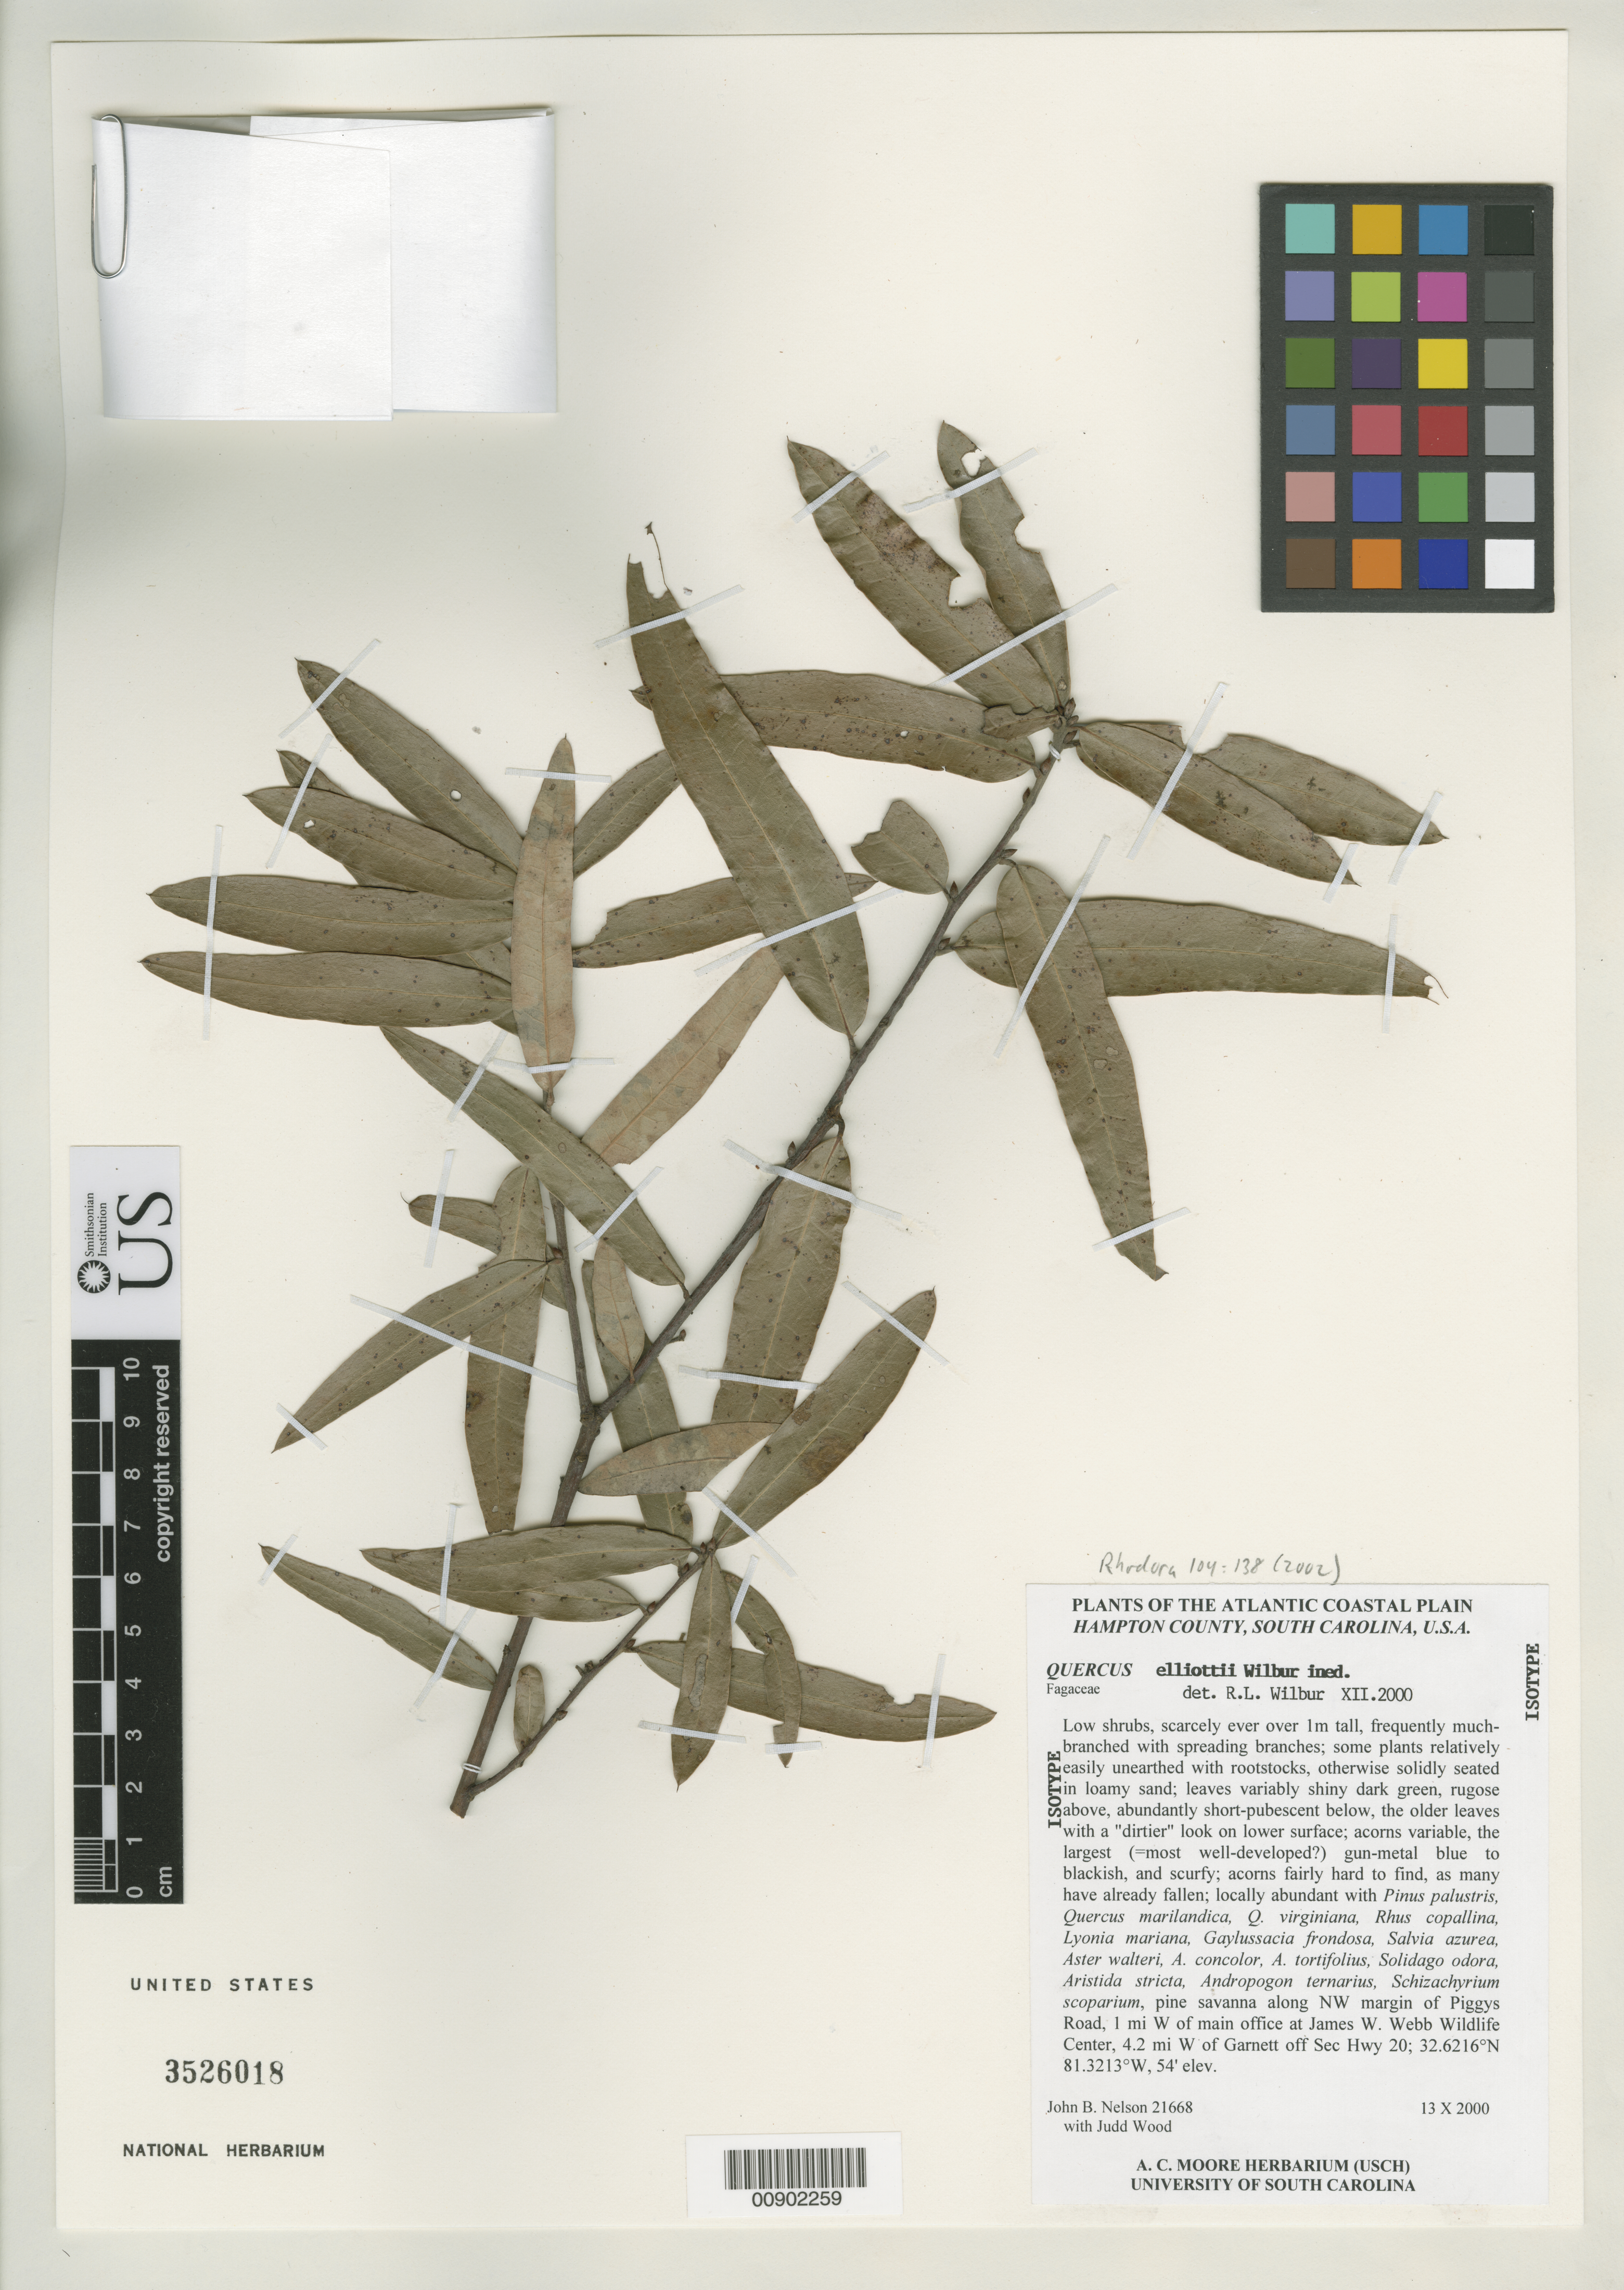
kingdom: Plantae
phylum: Tracheophyta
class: Magnoliopsida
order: Fagales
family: Fagaceae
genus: Quercus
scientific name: Quercus elliottii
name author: Wilbur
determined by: Wilbur, R. L.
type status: Isotype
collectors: J. B. Nelson & J. Wood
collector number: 21668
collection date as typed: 13 Oct 2000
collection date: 2000-10-13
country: United States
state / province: South Carolina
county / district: Hampton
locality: Pine savanna along NW margin of Piggys Road, 1 mi W of main office at James W. Webb Wildlife Center, 4.2 mi W of garnett off Sec Hwy 20.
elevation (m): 16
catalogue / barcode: US 3526018